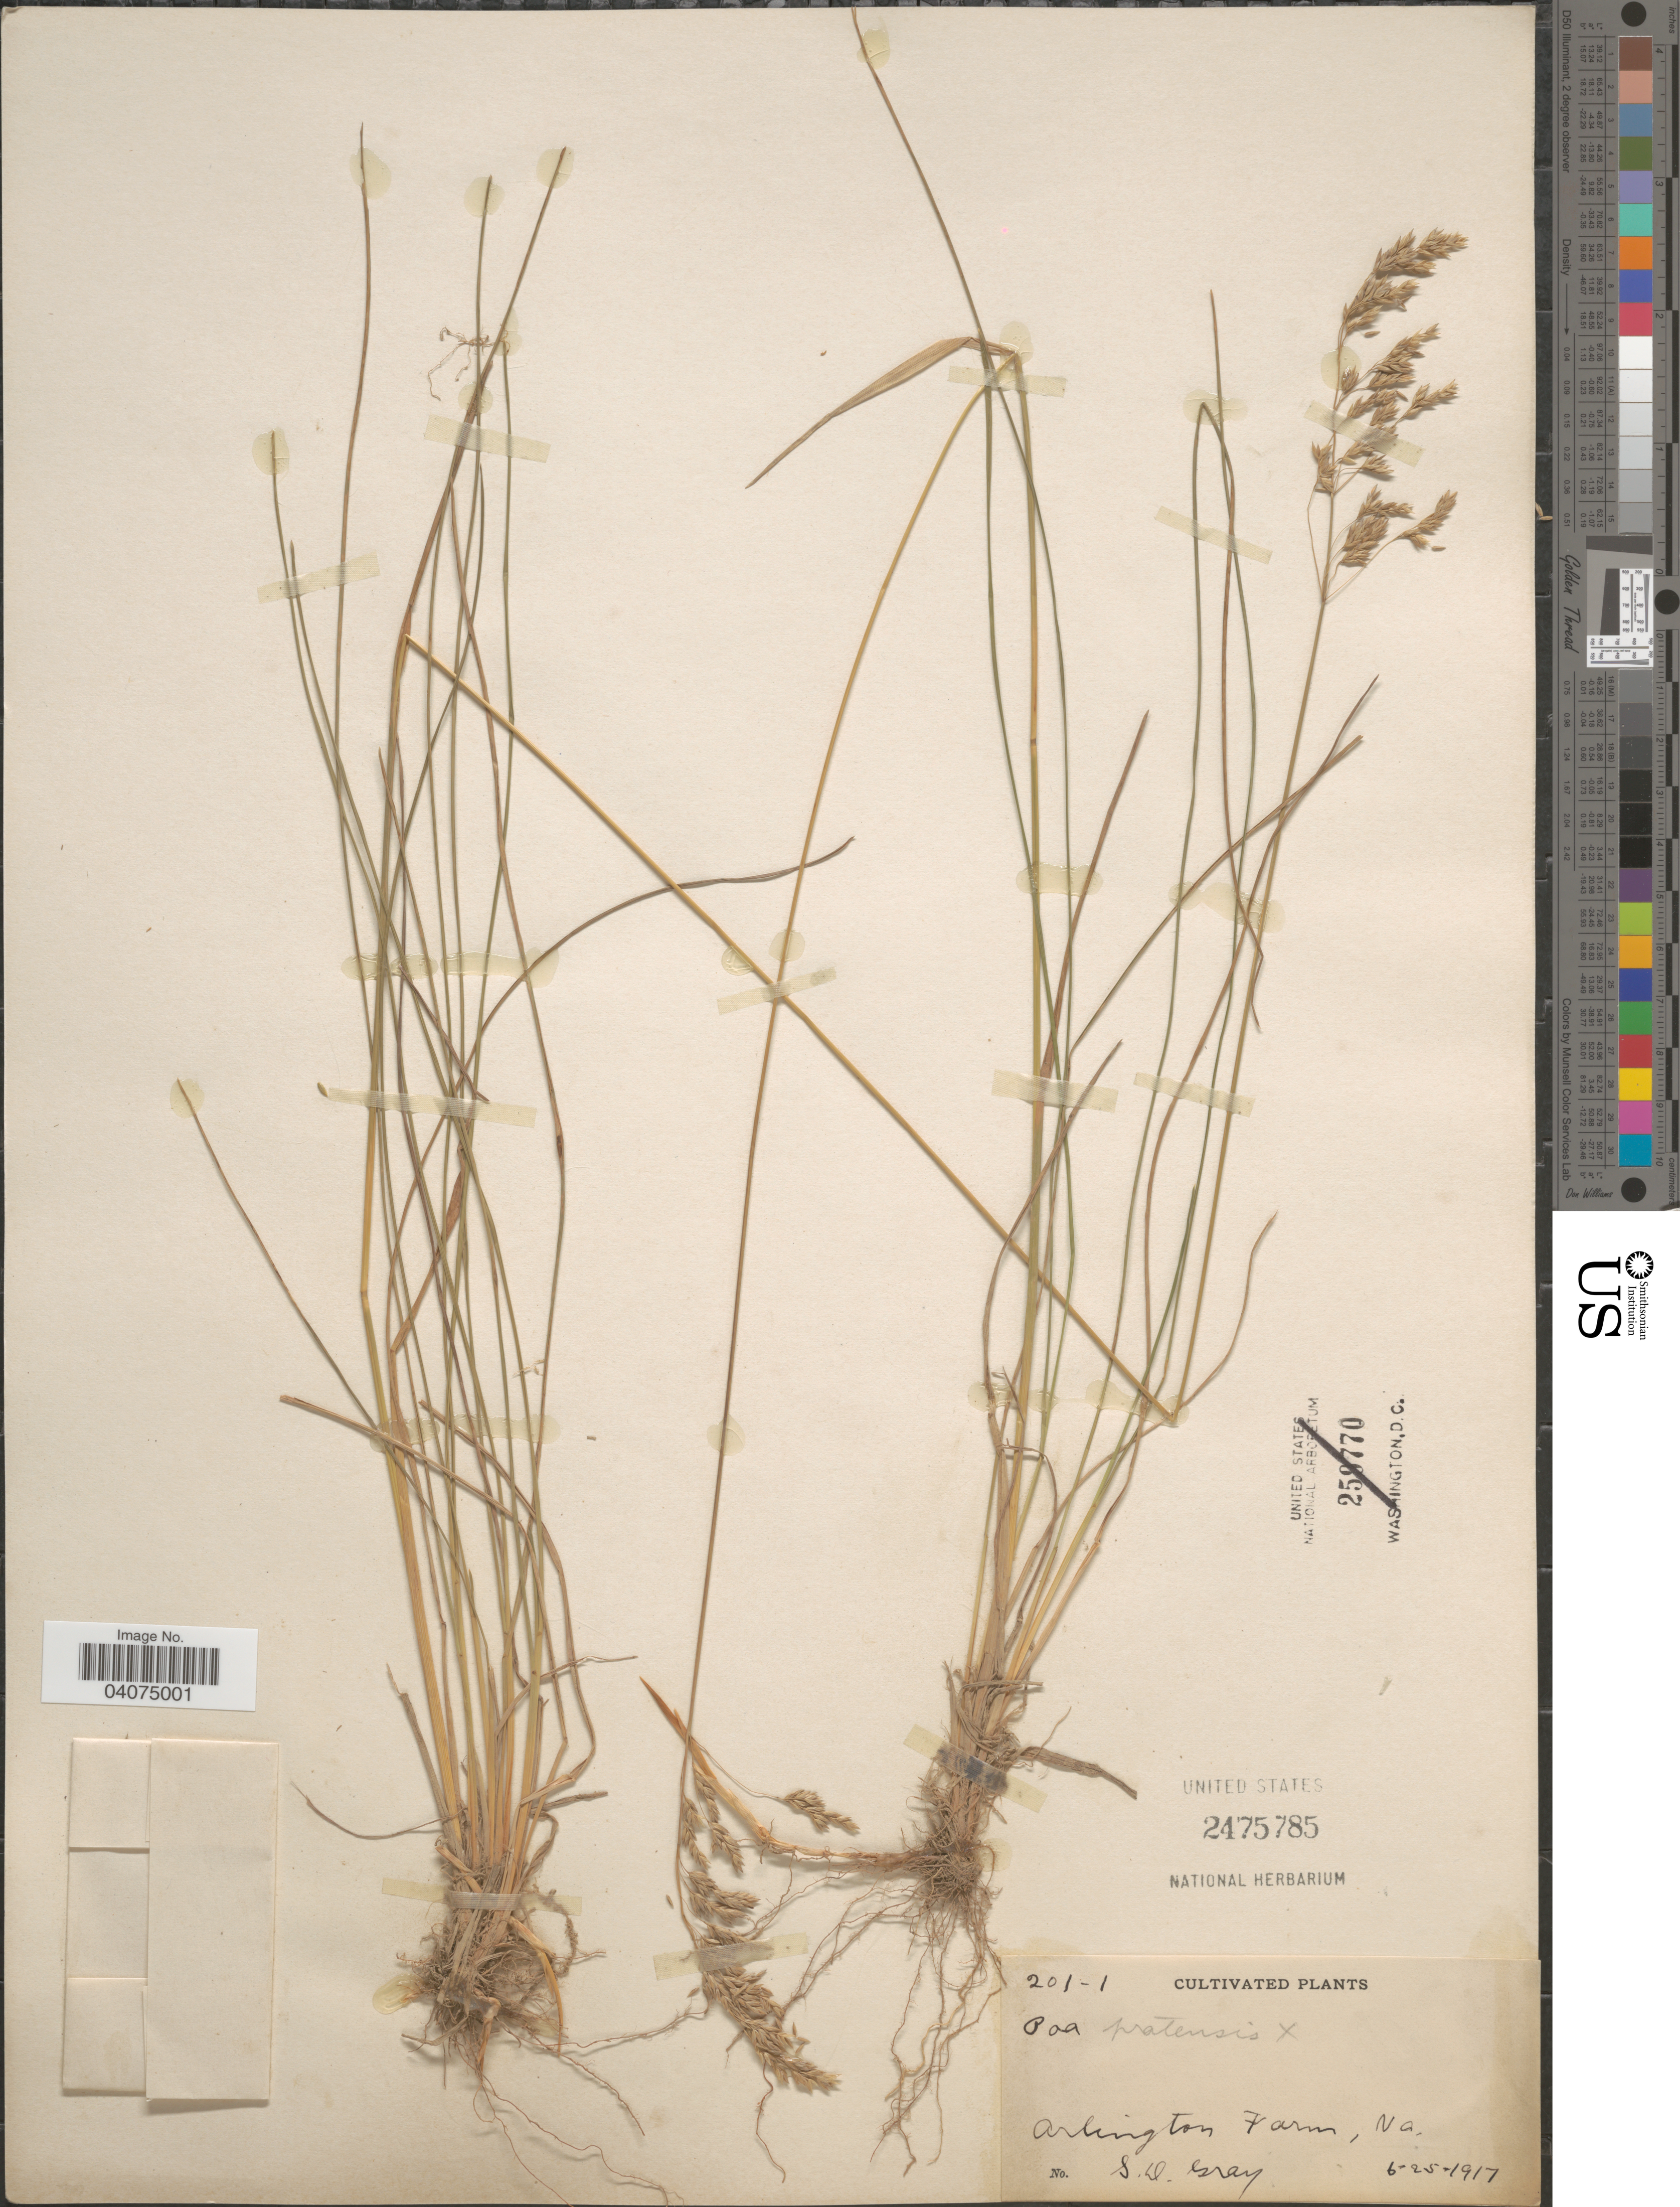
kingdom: Plantae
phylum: Tracheophyta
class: Liliopsida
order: Poales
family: Poaceae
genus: Poa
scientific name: Poa pratensis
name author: L.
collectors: S. D. Gray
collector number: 201-1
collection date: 1917-06-25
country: United States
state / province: Virginia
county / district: Arlington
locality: Arlington Farm.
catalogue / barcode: US 2475785